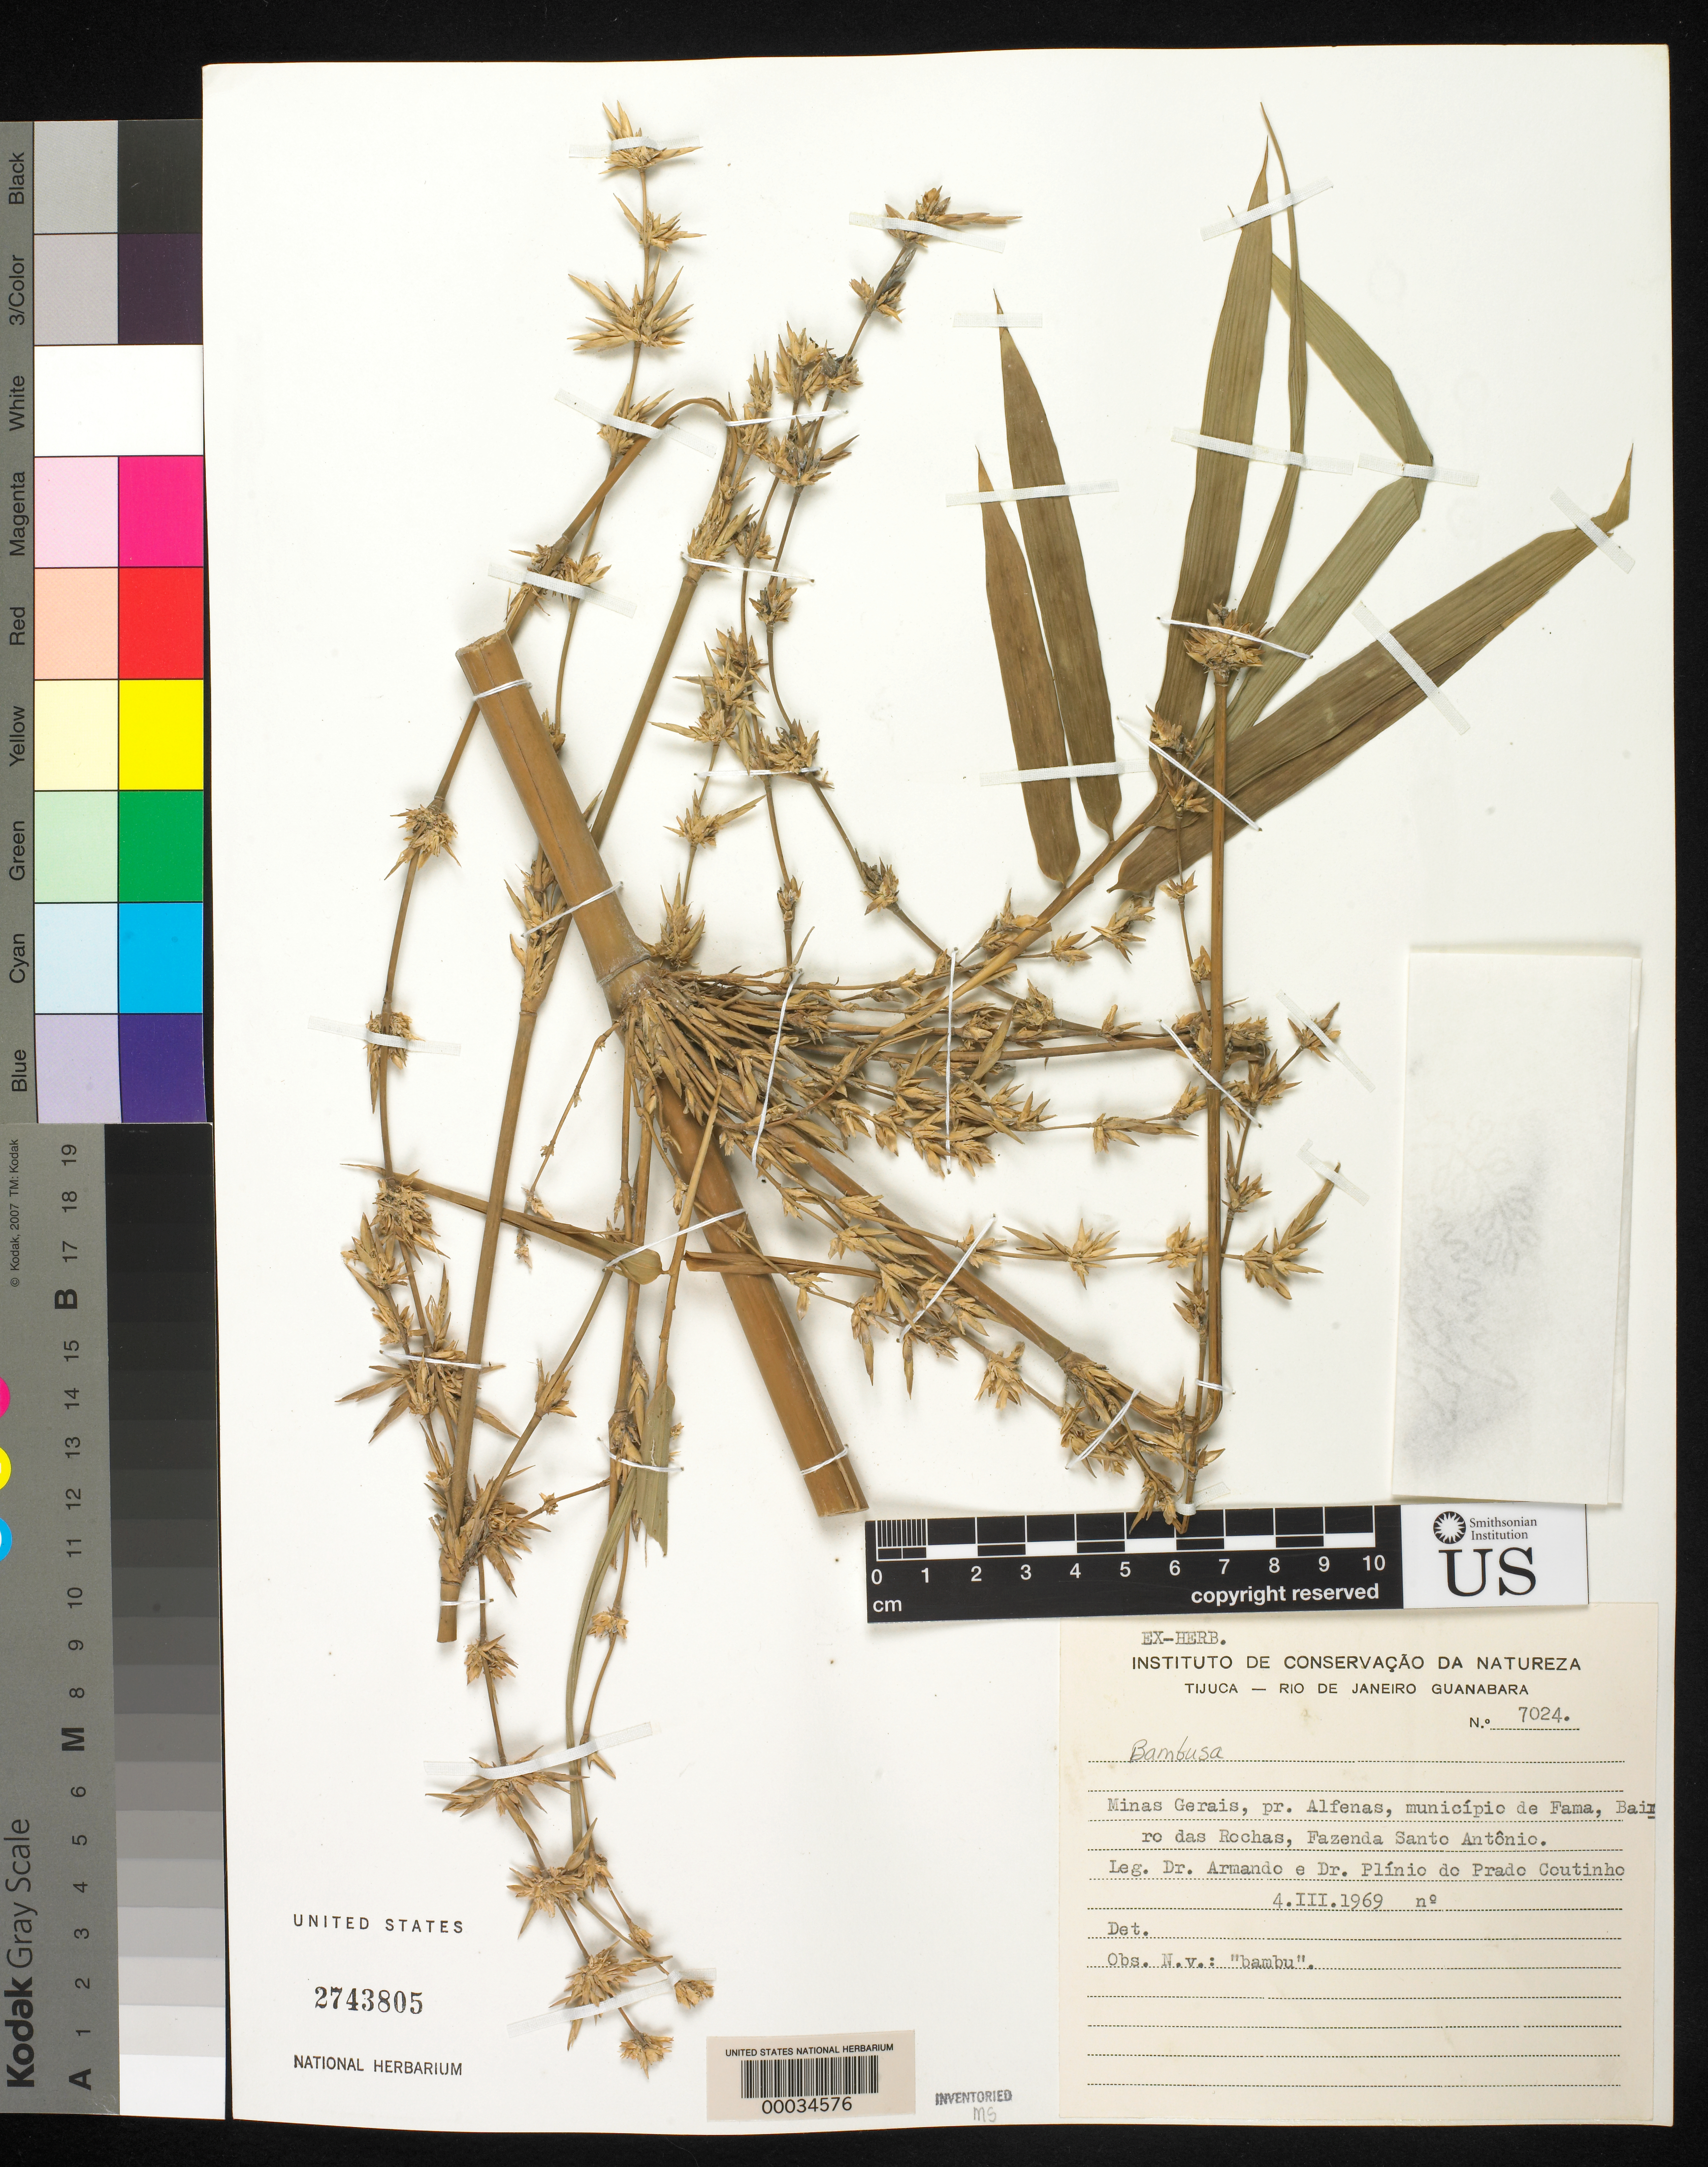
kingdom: Plantae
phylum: Tracheophyta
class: Liliopsida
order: Poales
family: Poaceae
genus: Bambusa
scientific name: Bambusa sp.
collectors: P. Armando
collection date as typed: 04 Mar 1969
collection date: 1969-03-04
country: Brazil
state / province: Rio de Janeiro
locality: Rio de janeiro. [in former guanabara state]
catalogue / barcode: US 2743805